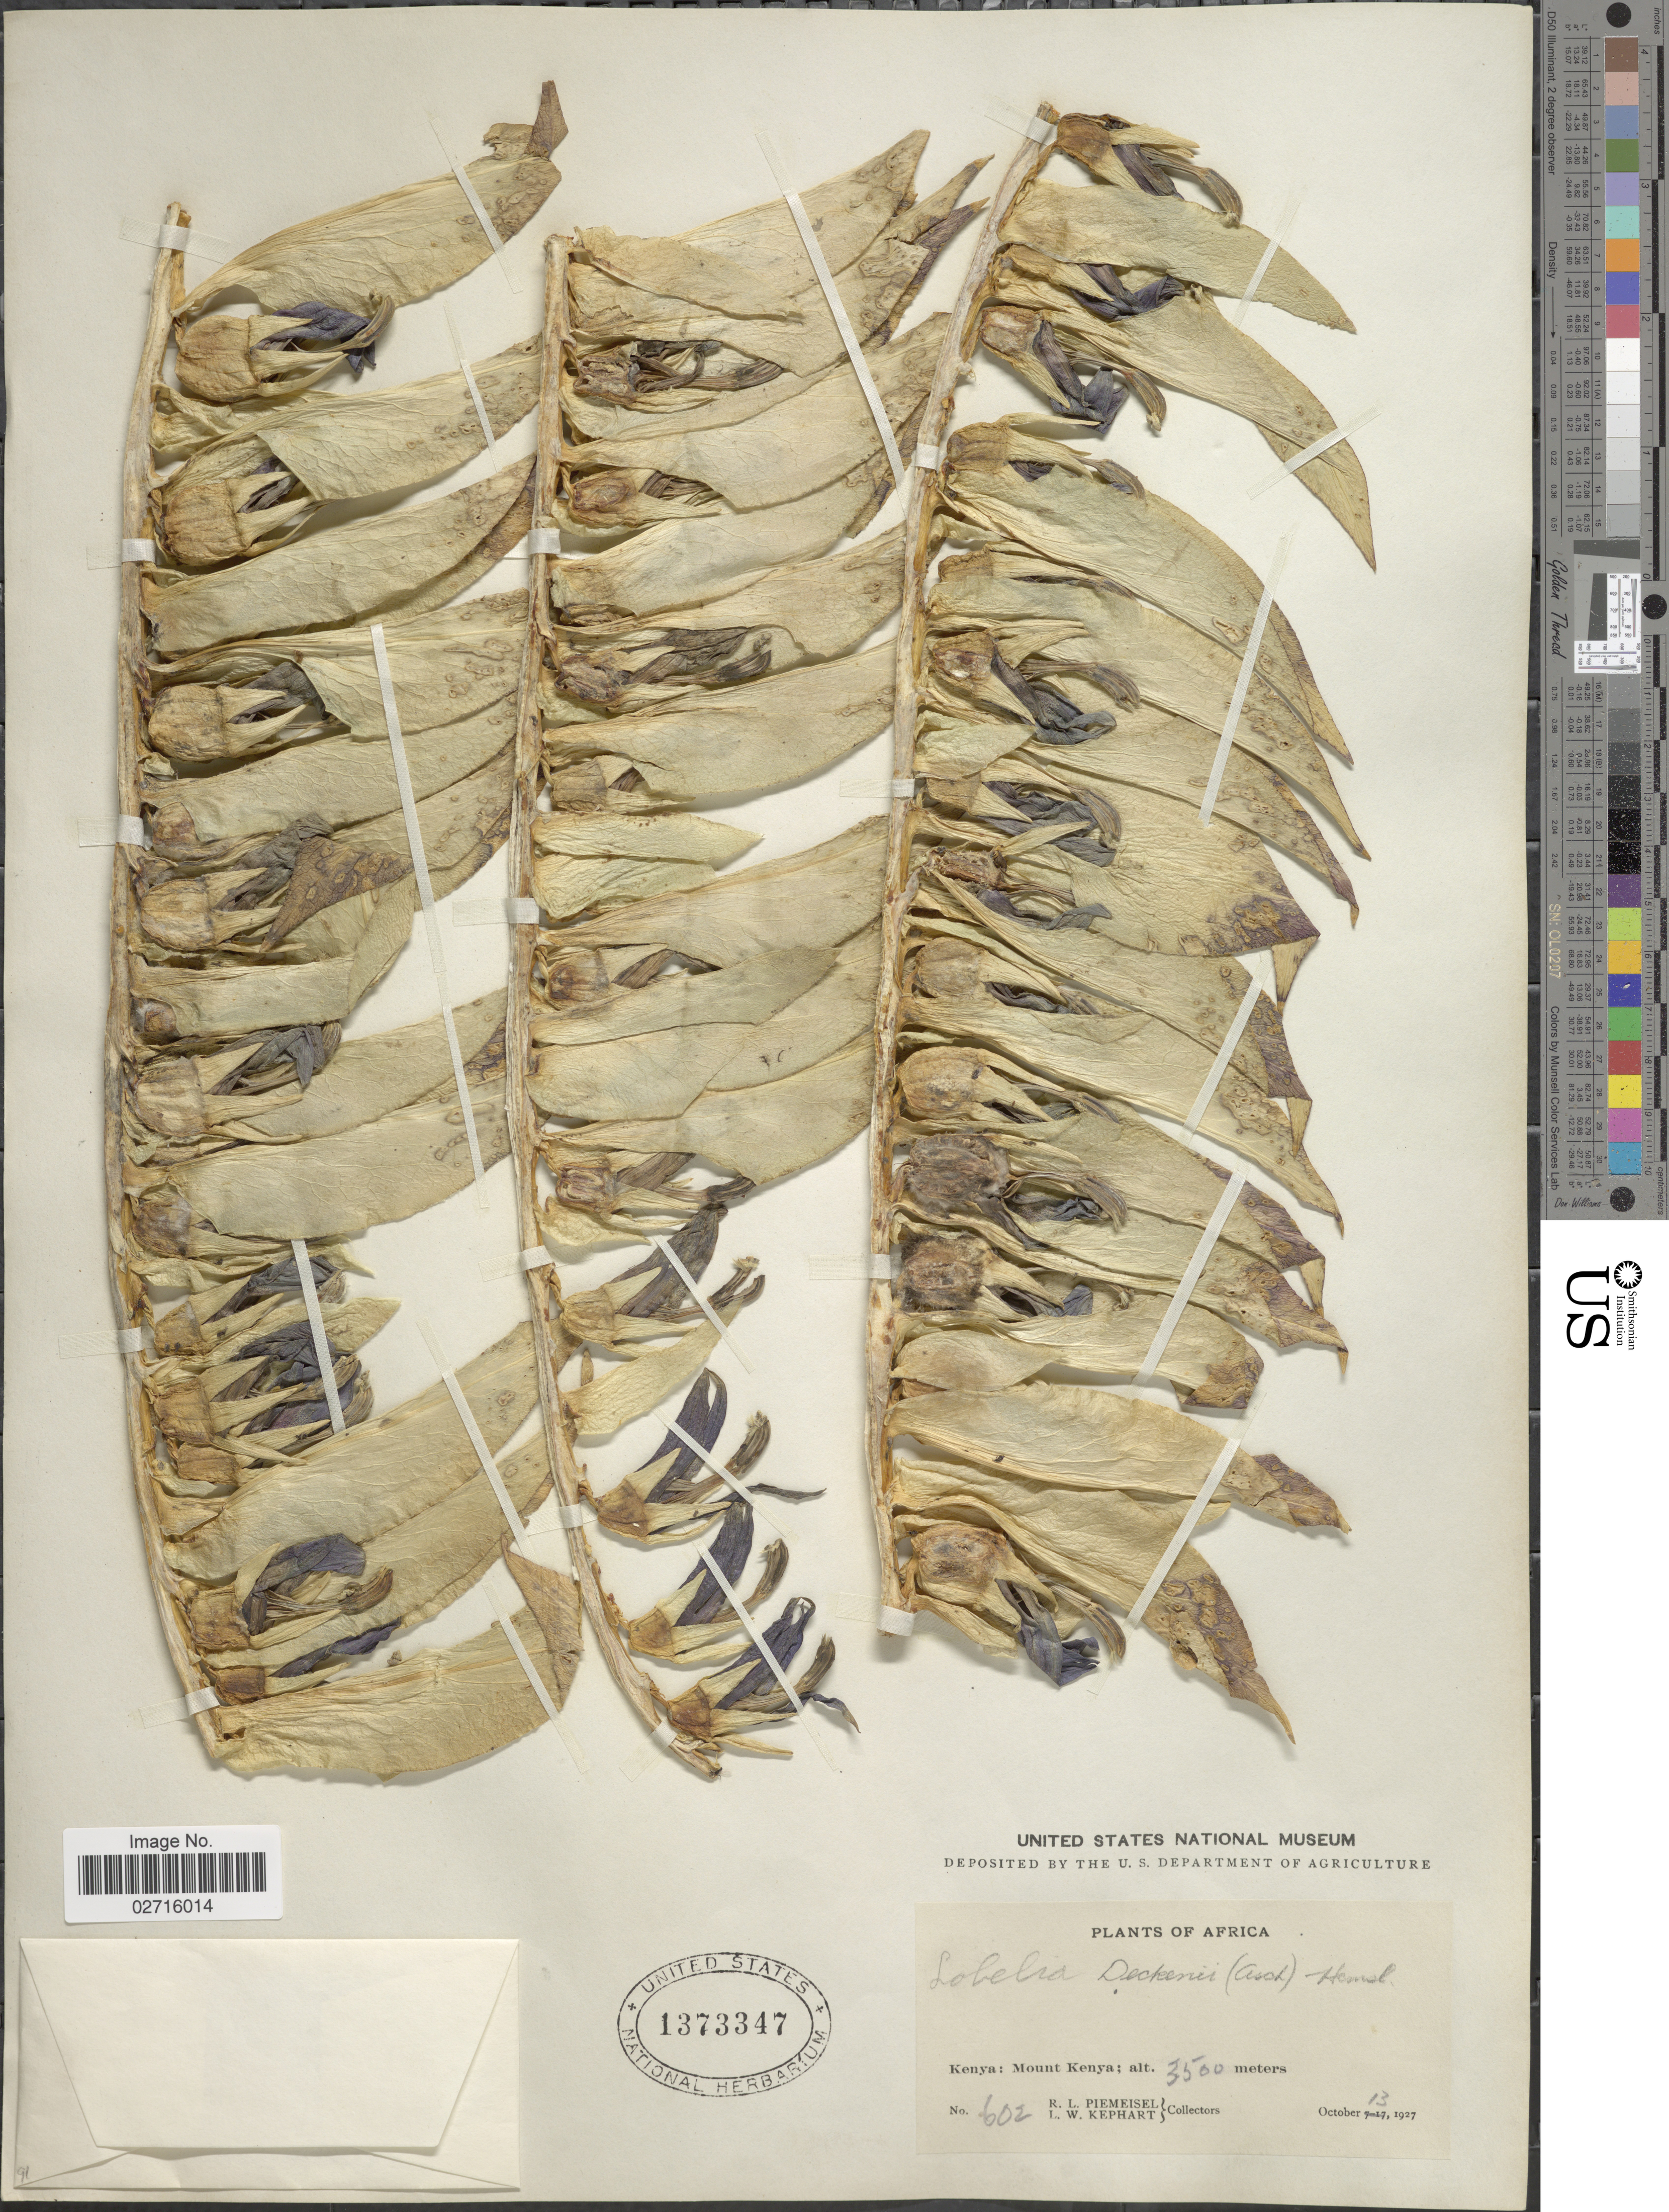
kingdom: Plantae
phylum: Tracheophyta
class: Magnoliopsida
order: Asterales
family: Campanulaceae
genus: Lobelia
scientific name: Lobelia deckenii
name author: (Asch.) Hemsl.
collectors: R. L. Piemeisel & L. W. Kephart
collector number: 602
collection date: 1927-10-13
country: Kenya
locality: Mount Kenya.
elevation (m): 3500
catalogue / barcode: US 1373347